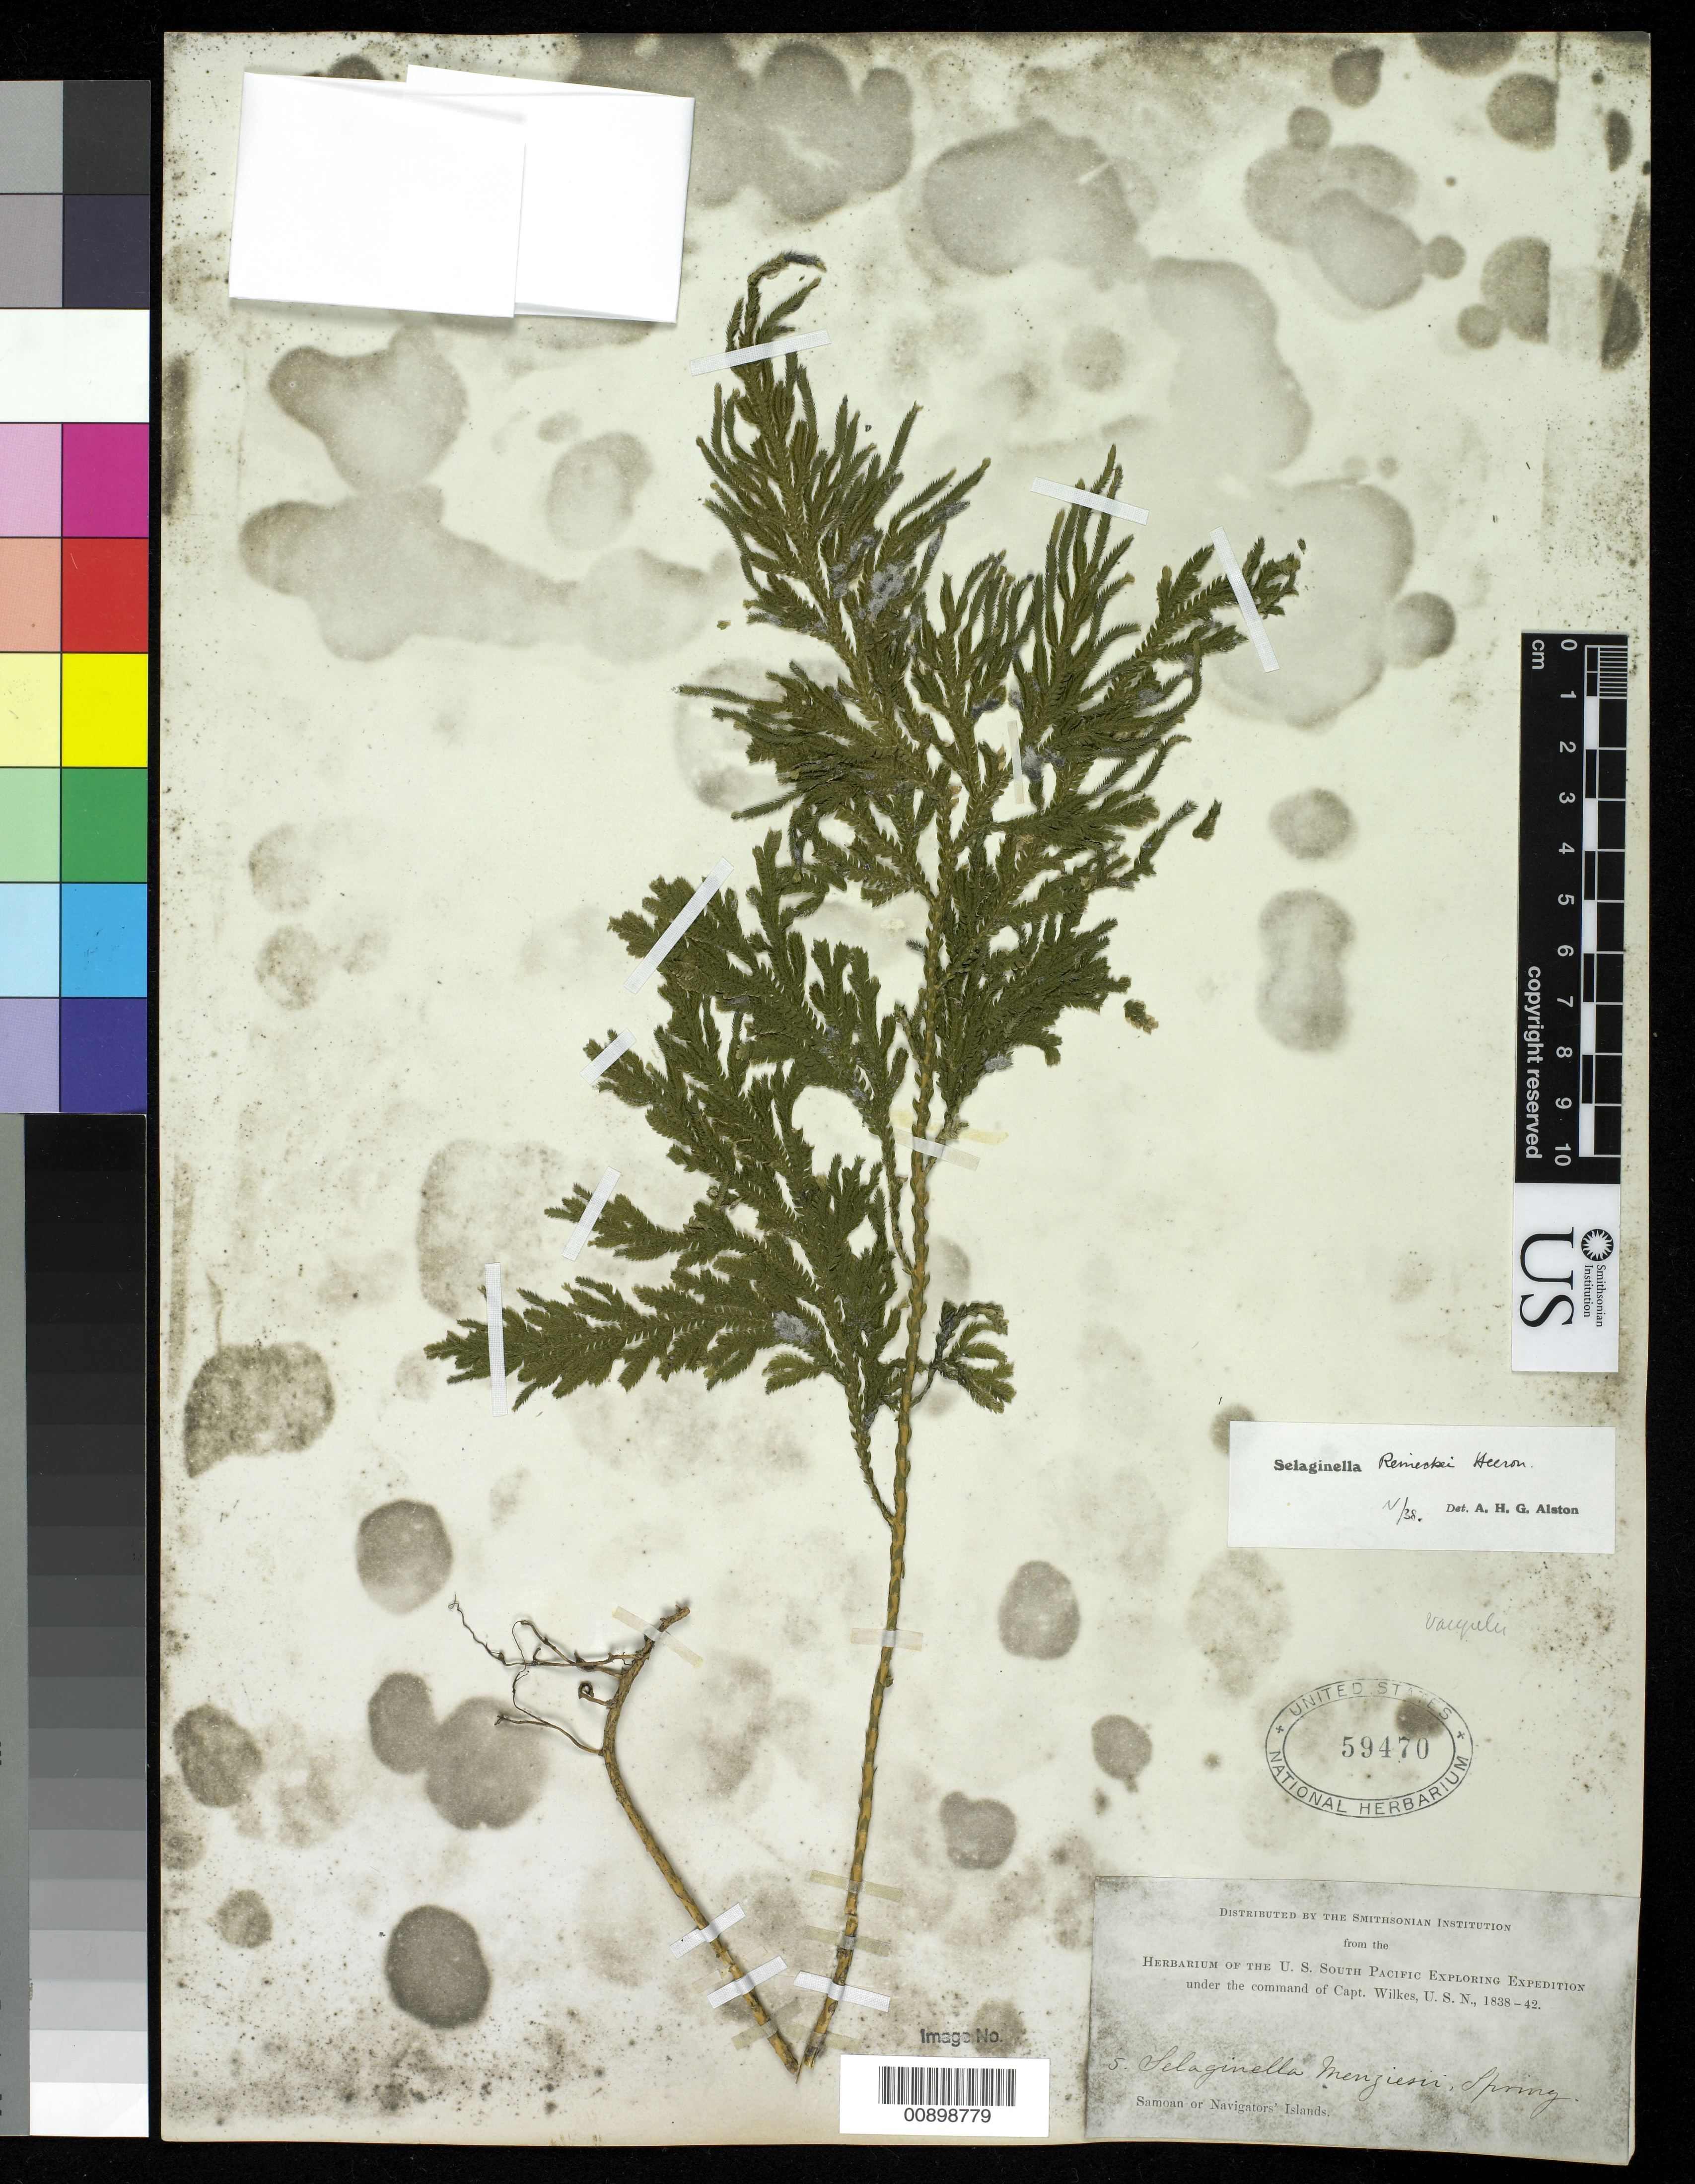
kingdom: Plantae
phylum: Tracheophyta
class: Lycopodiopsida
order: Selaginellales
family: Selaginellaceae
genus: Selaginella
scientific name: Selaginella arbuscula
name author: (Kualf.) Spring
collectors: Wilkes Explor. Exped.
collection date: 1838/1842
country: American Samoa / Samoa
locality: Samoan or Navigators' Islands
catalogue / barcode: US 59470